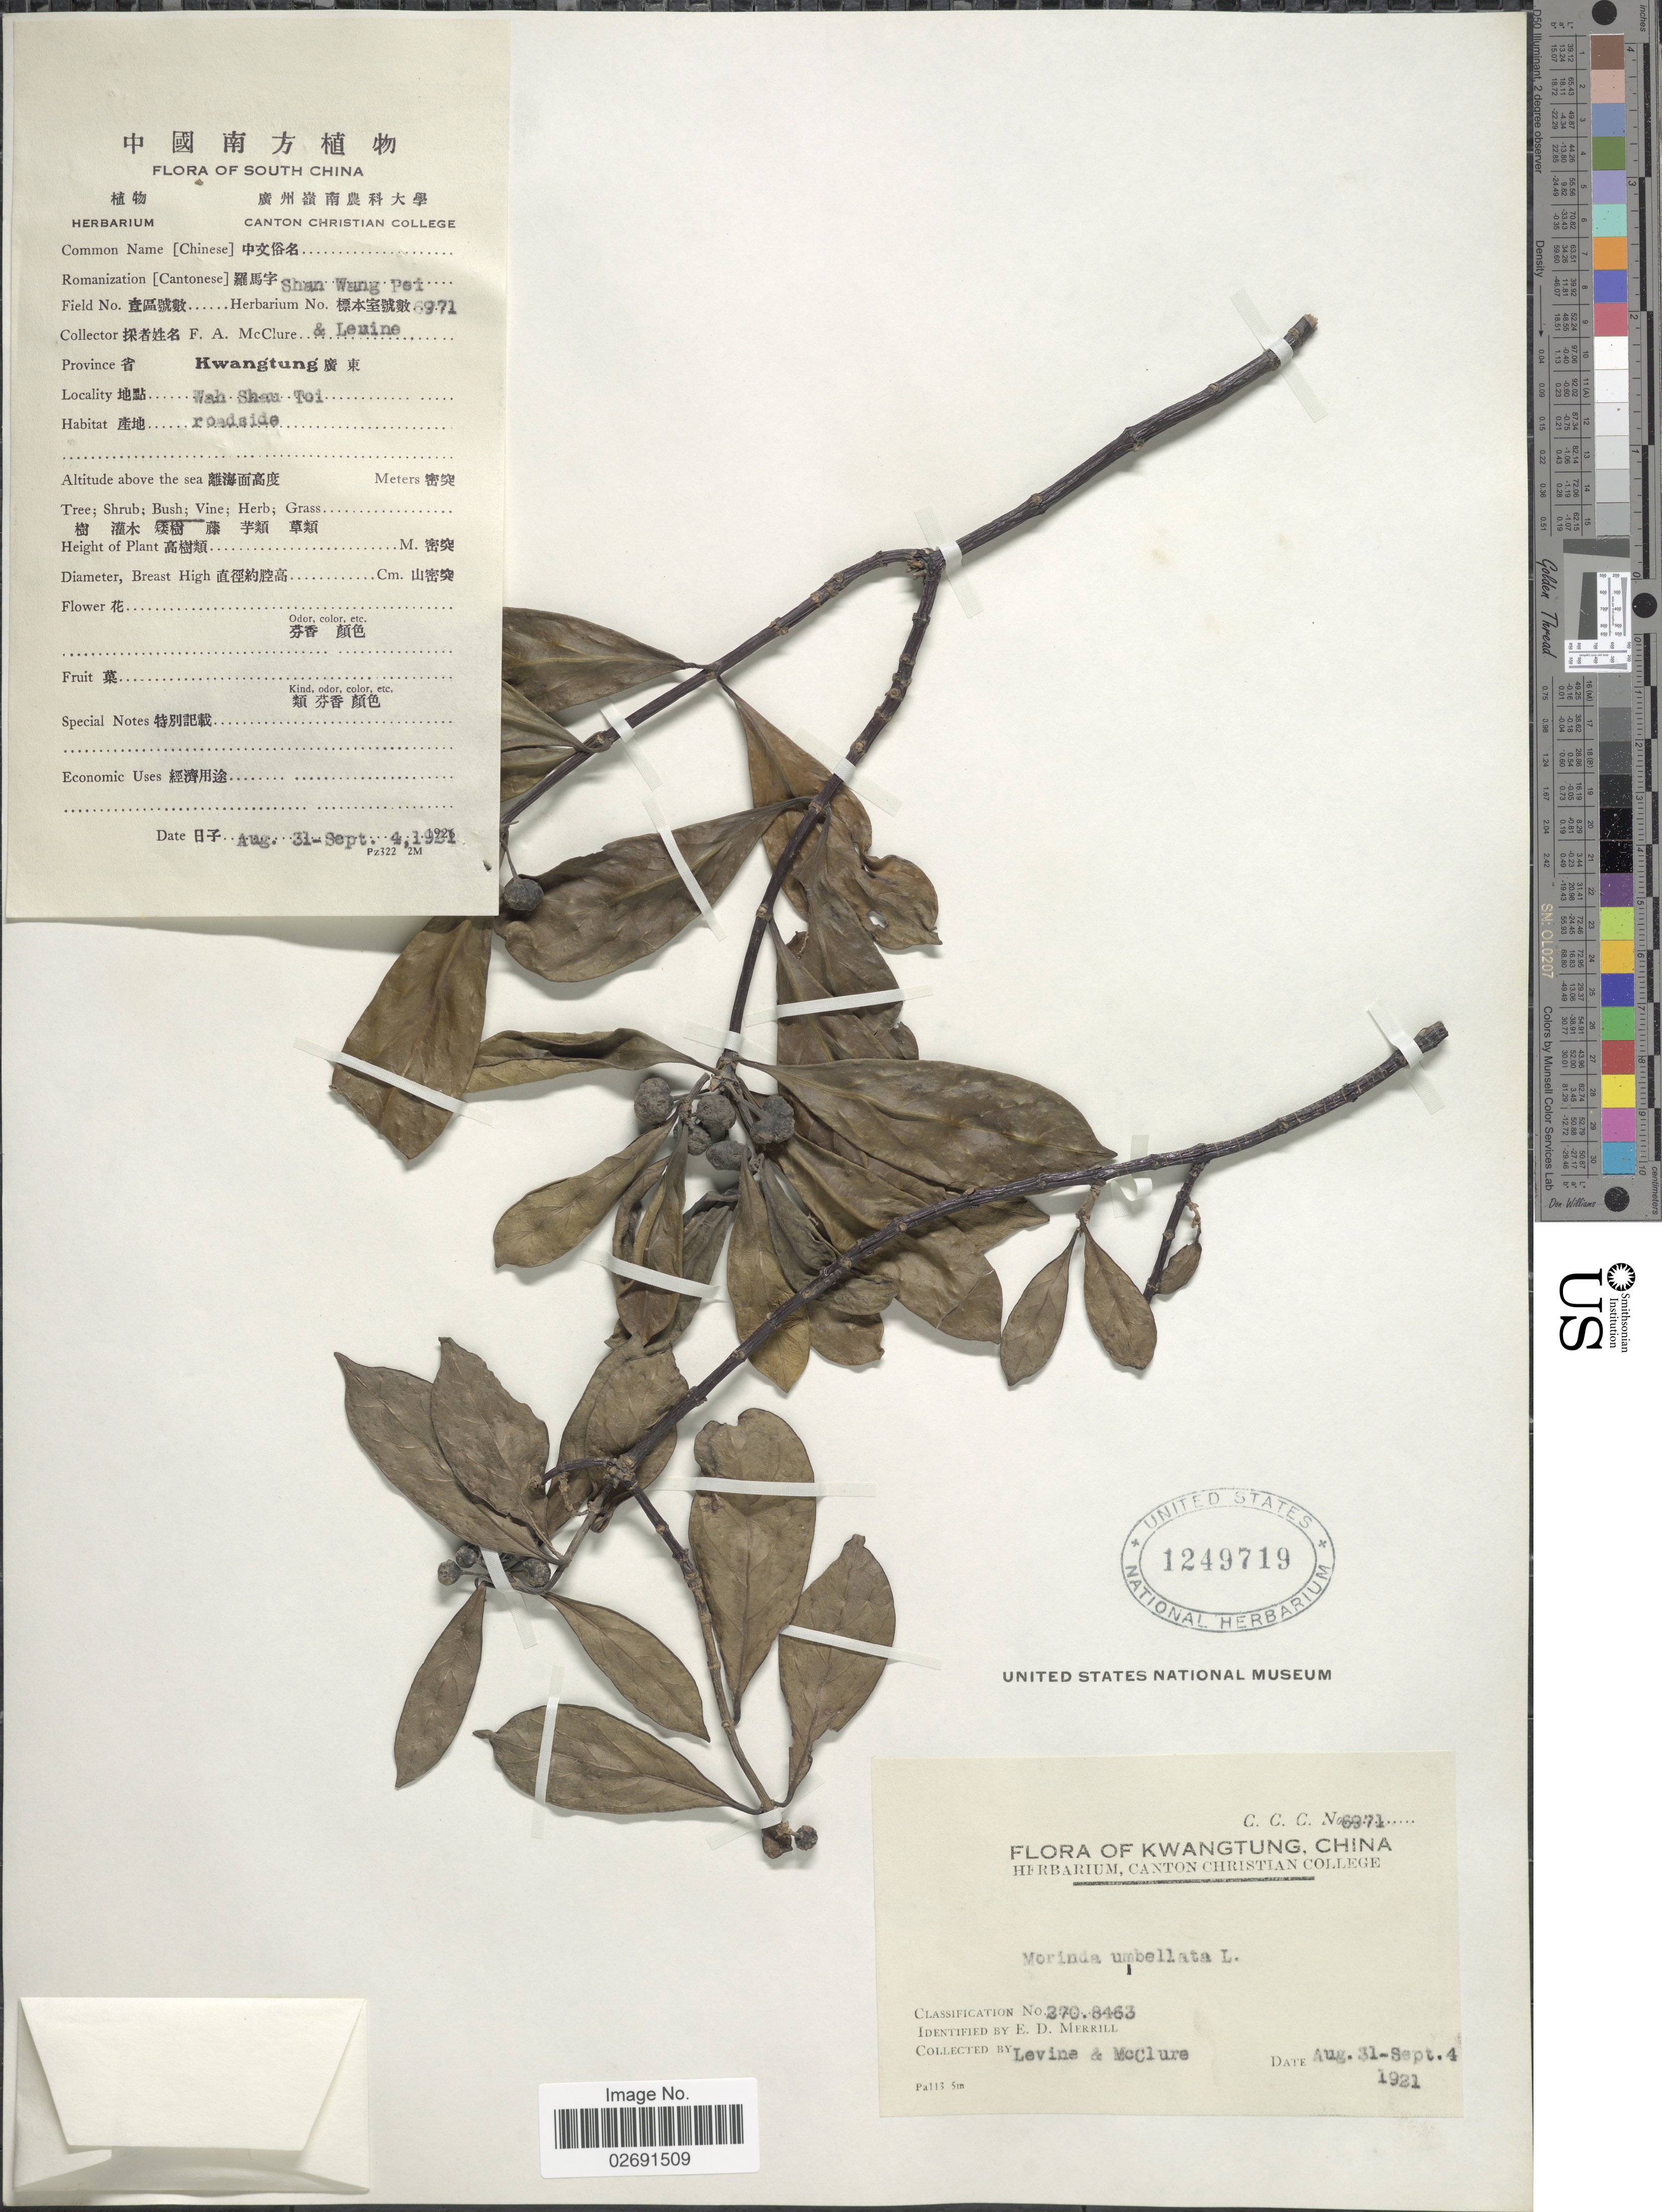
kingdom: Plantae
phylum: Tracheophyta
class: Magnoliopsida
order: Gentianales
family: Rubiaceae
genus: Gynochthodes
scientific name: Gynochthodes umbellata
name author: (L.) Razafim. & B. Bremer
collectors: -. Levine & McClure, --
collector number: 6971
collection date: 1921-08-31/1921-09-04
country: China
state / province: Guangdong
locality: South China, Province Kwangtung, Wah Shau Toi, roadside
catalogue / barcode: US 1249719